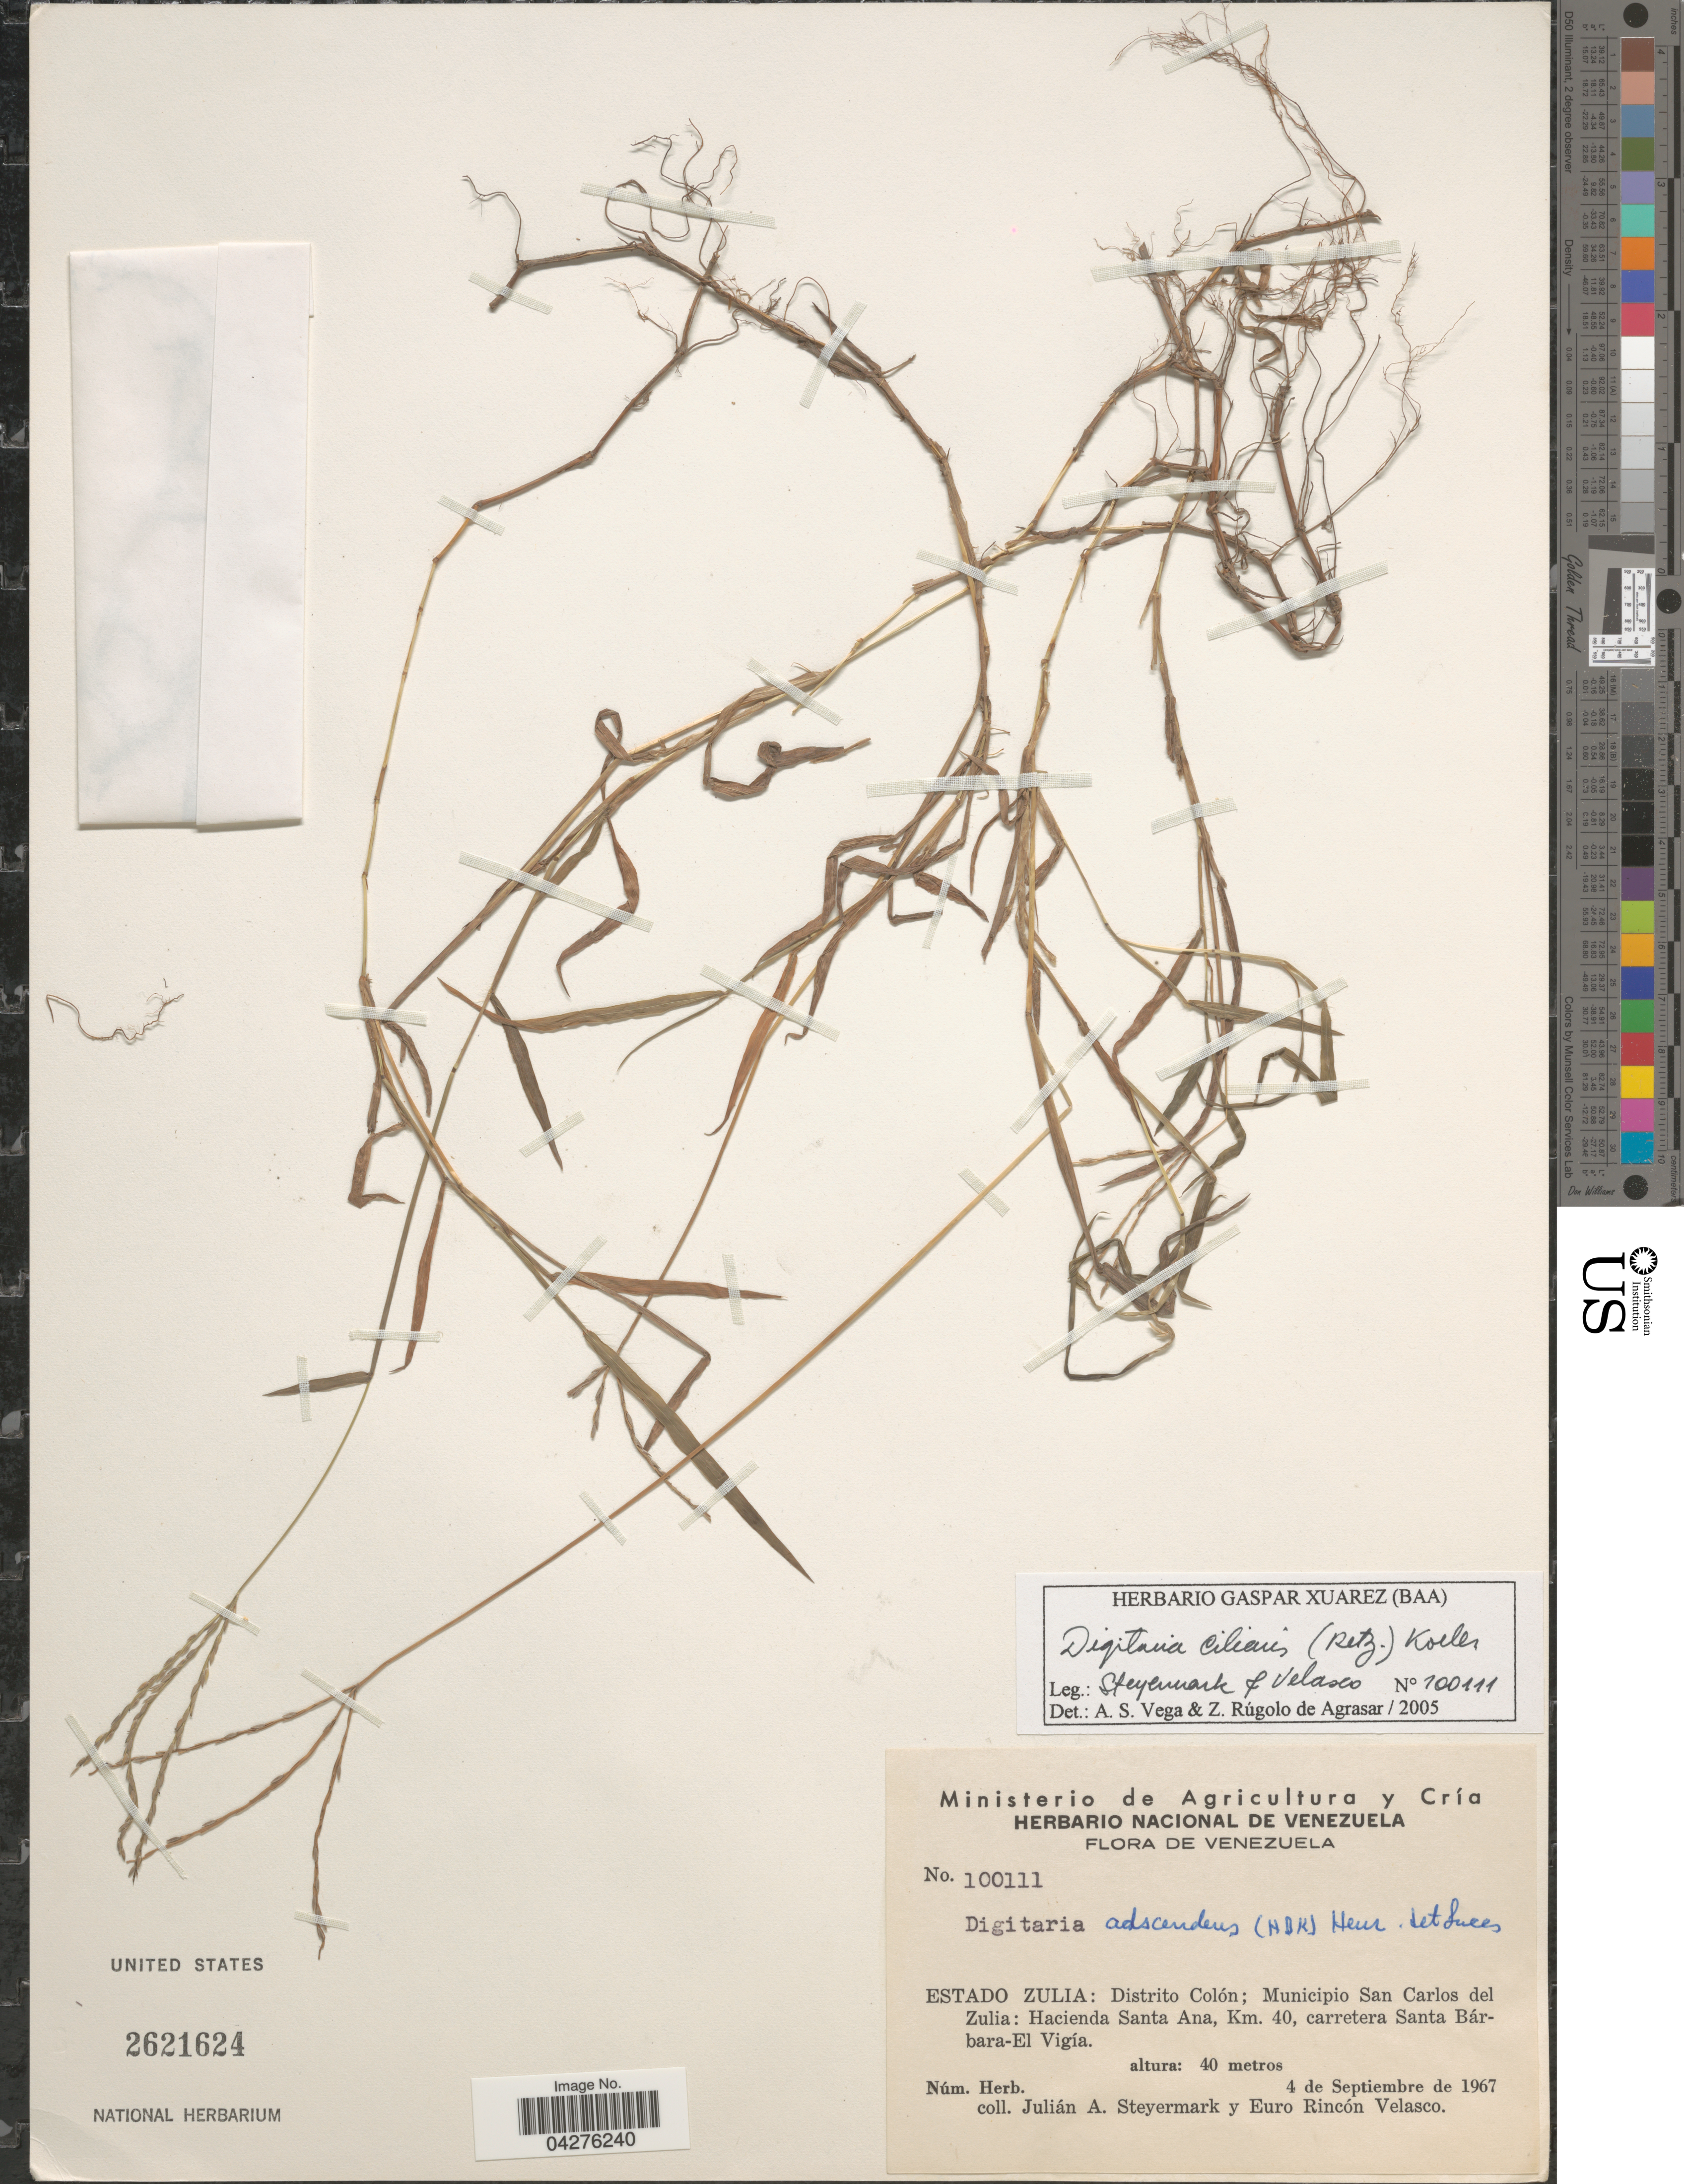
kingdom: Plantae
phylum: Tracheophyta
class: Liliopsida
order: Poales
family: Poaceae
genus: Digitaria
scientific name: Digitaria ciliaris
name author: (Retz.) Koeler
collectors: J. Steyermark & E. Velasco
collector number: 100111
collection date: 1967-09-04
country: Venezuela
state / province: Zulia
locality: Distrito Colón; Municipio San Carlos del Zulia: Hacienda Santa Ana, Km. 40, carretera Santa Bárbara-El Vigía.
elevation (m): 40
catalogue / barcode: US 2621624